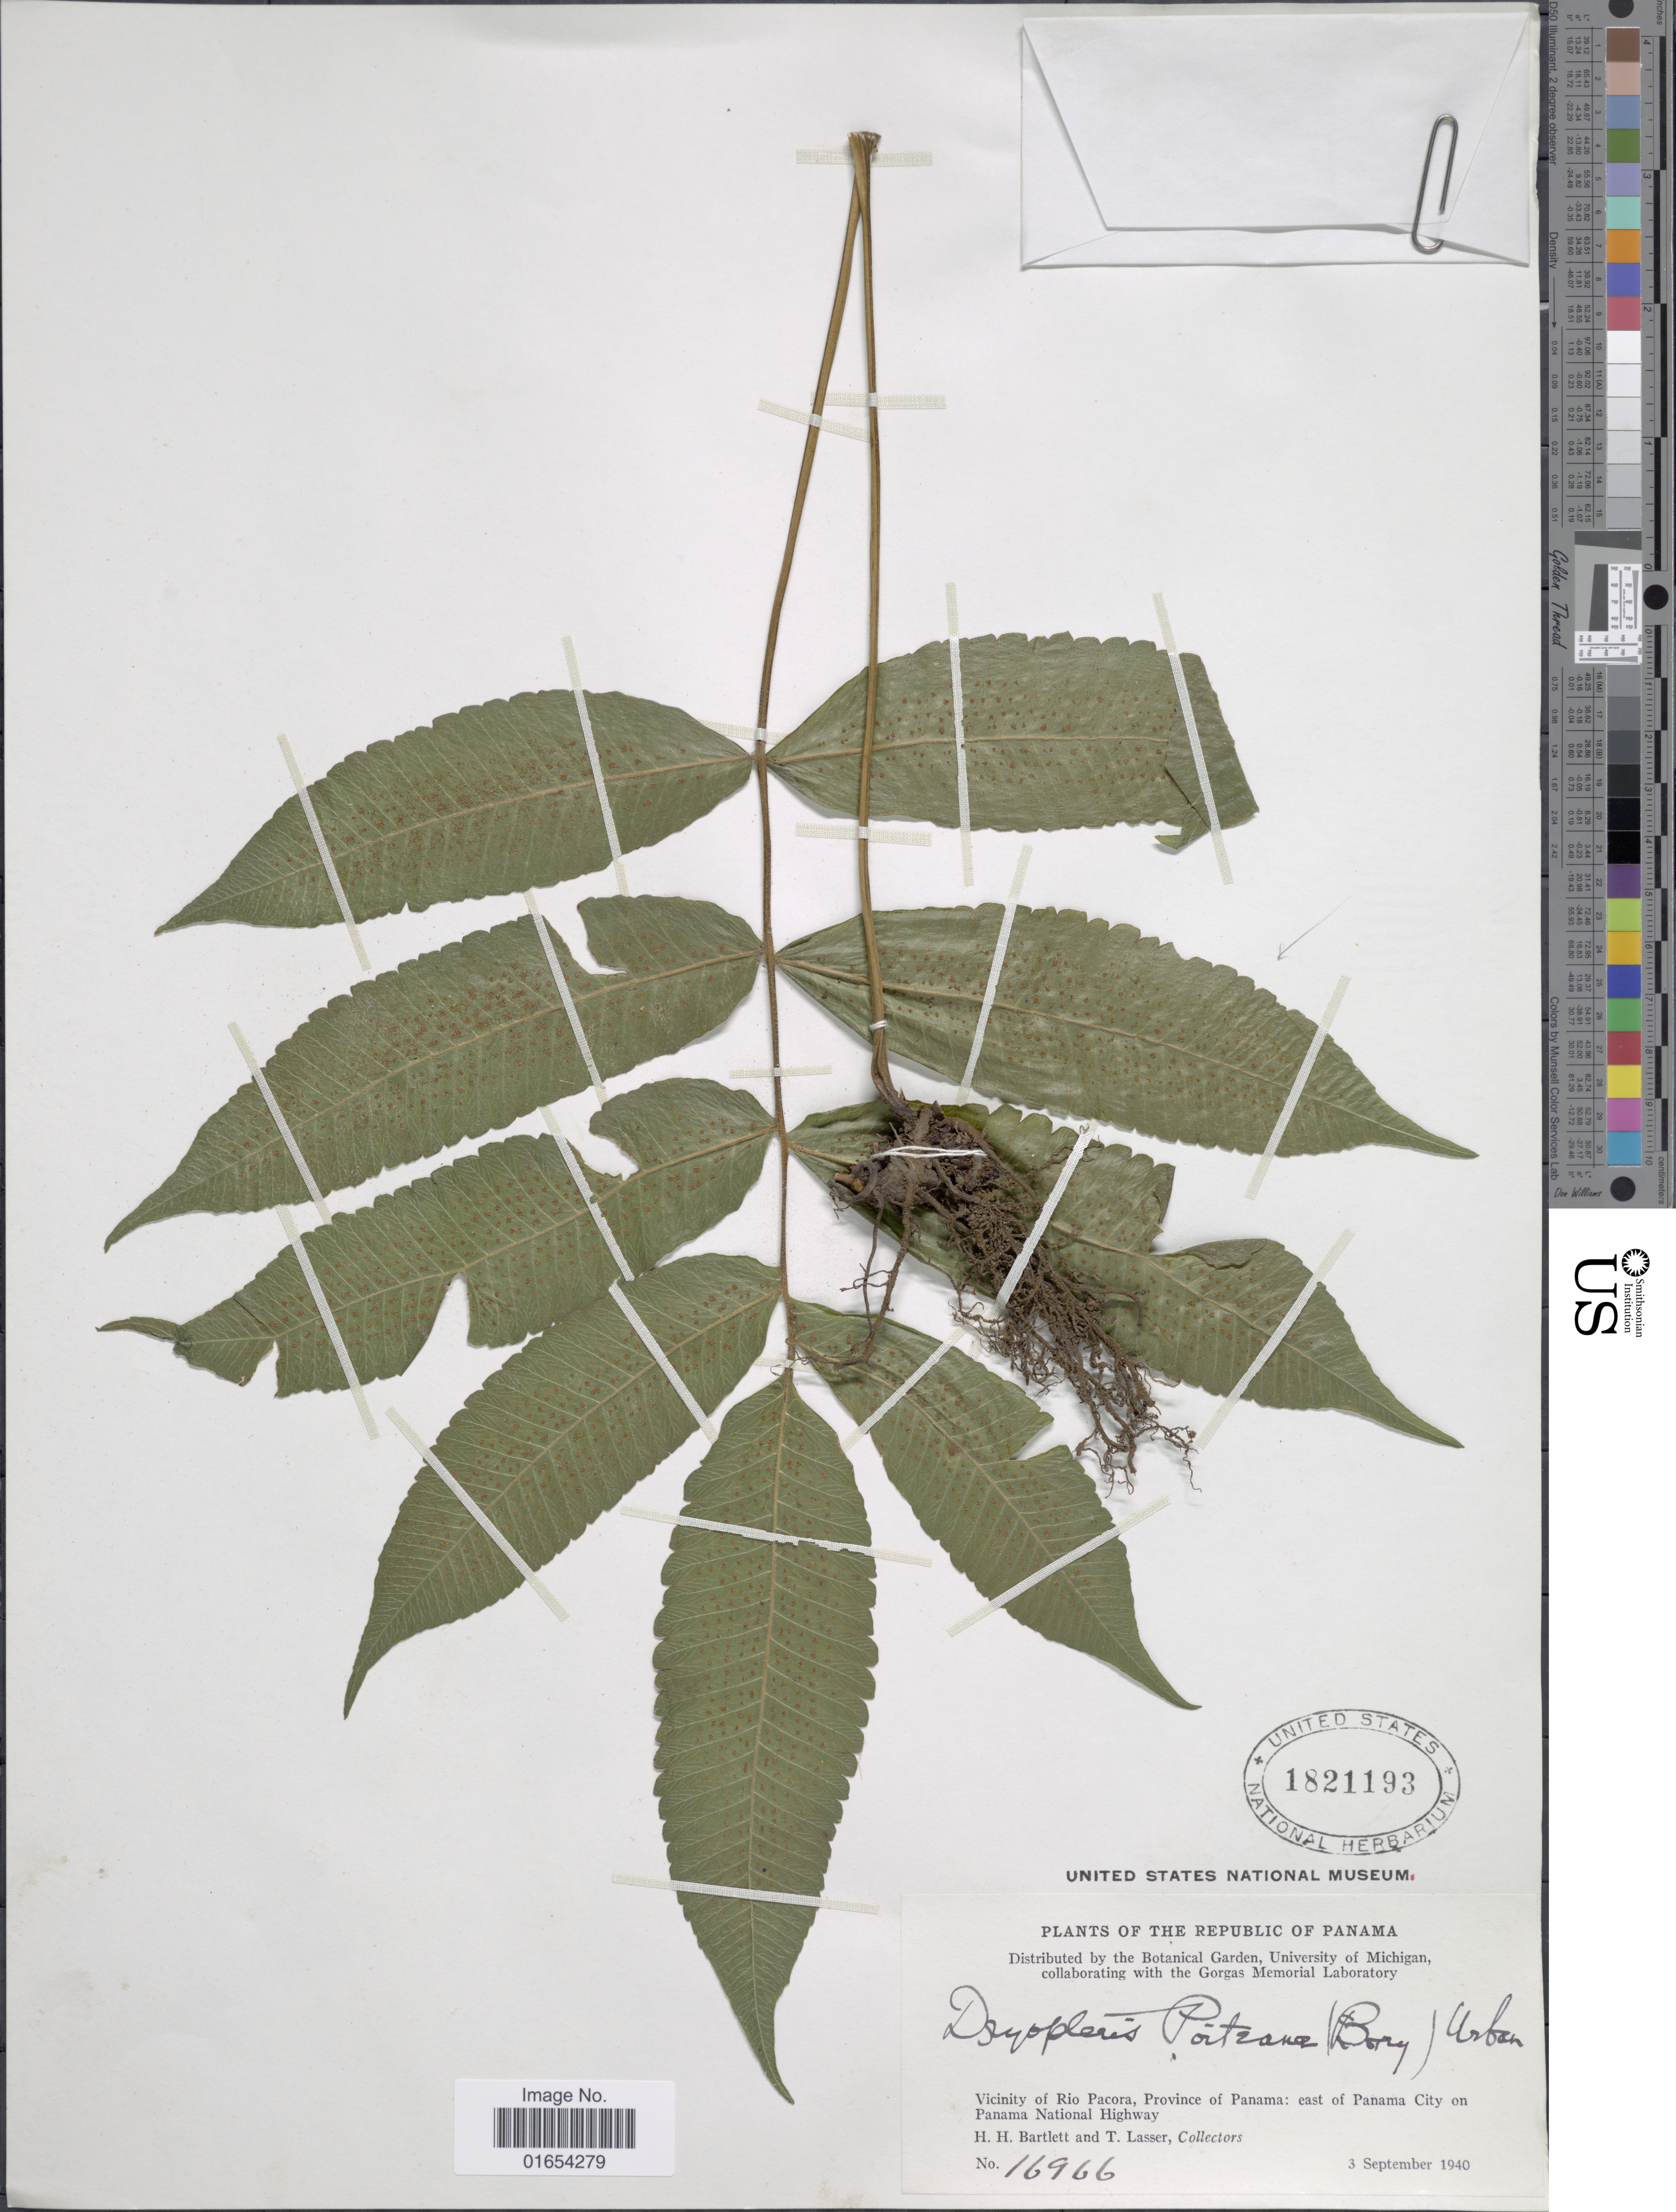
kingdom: Plantae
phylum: Tracheophyta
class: Polypodiopsida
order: Polypodiales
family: Thelypteridaceae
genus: Goniopteris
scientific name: Goniopteris poiteana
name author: (Bory) Ching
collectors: H. H. Bartlett & T. Lasser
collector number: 16966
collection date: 1940-09-03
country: Panama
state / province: Panamá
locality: Vicinity of Rio Pacora: east of Panama City on Panama National Highway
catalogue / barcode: US 1821193